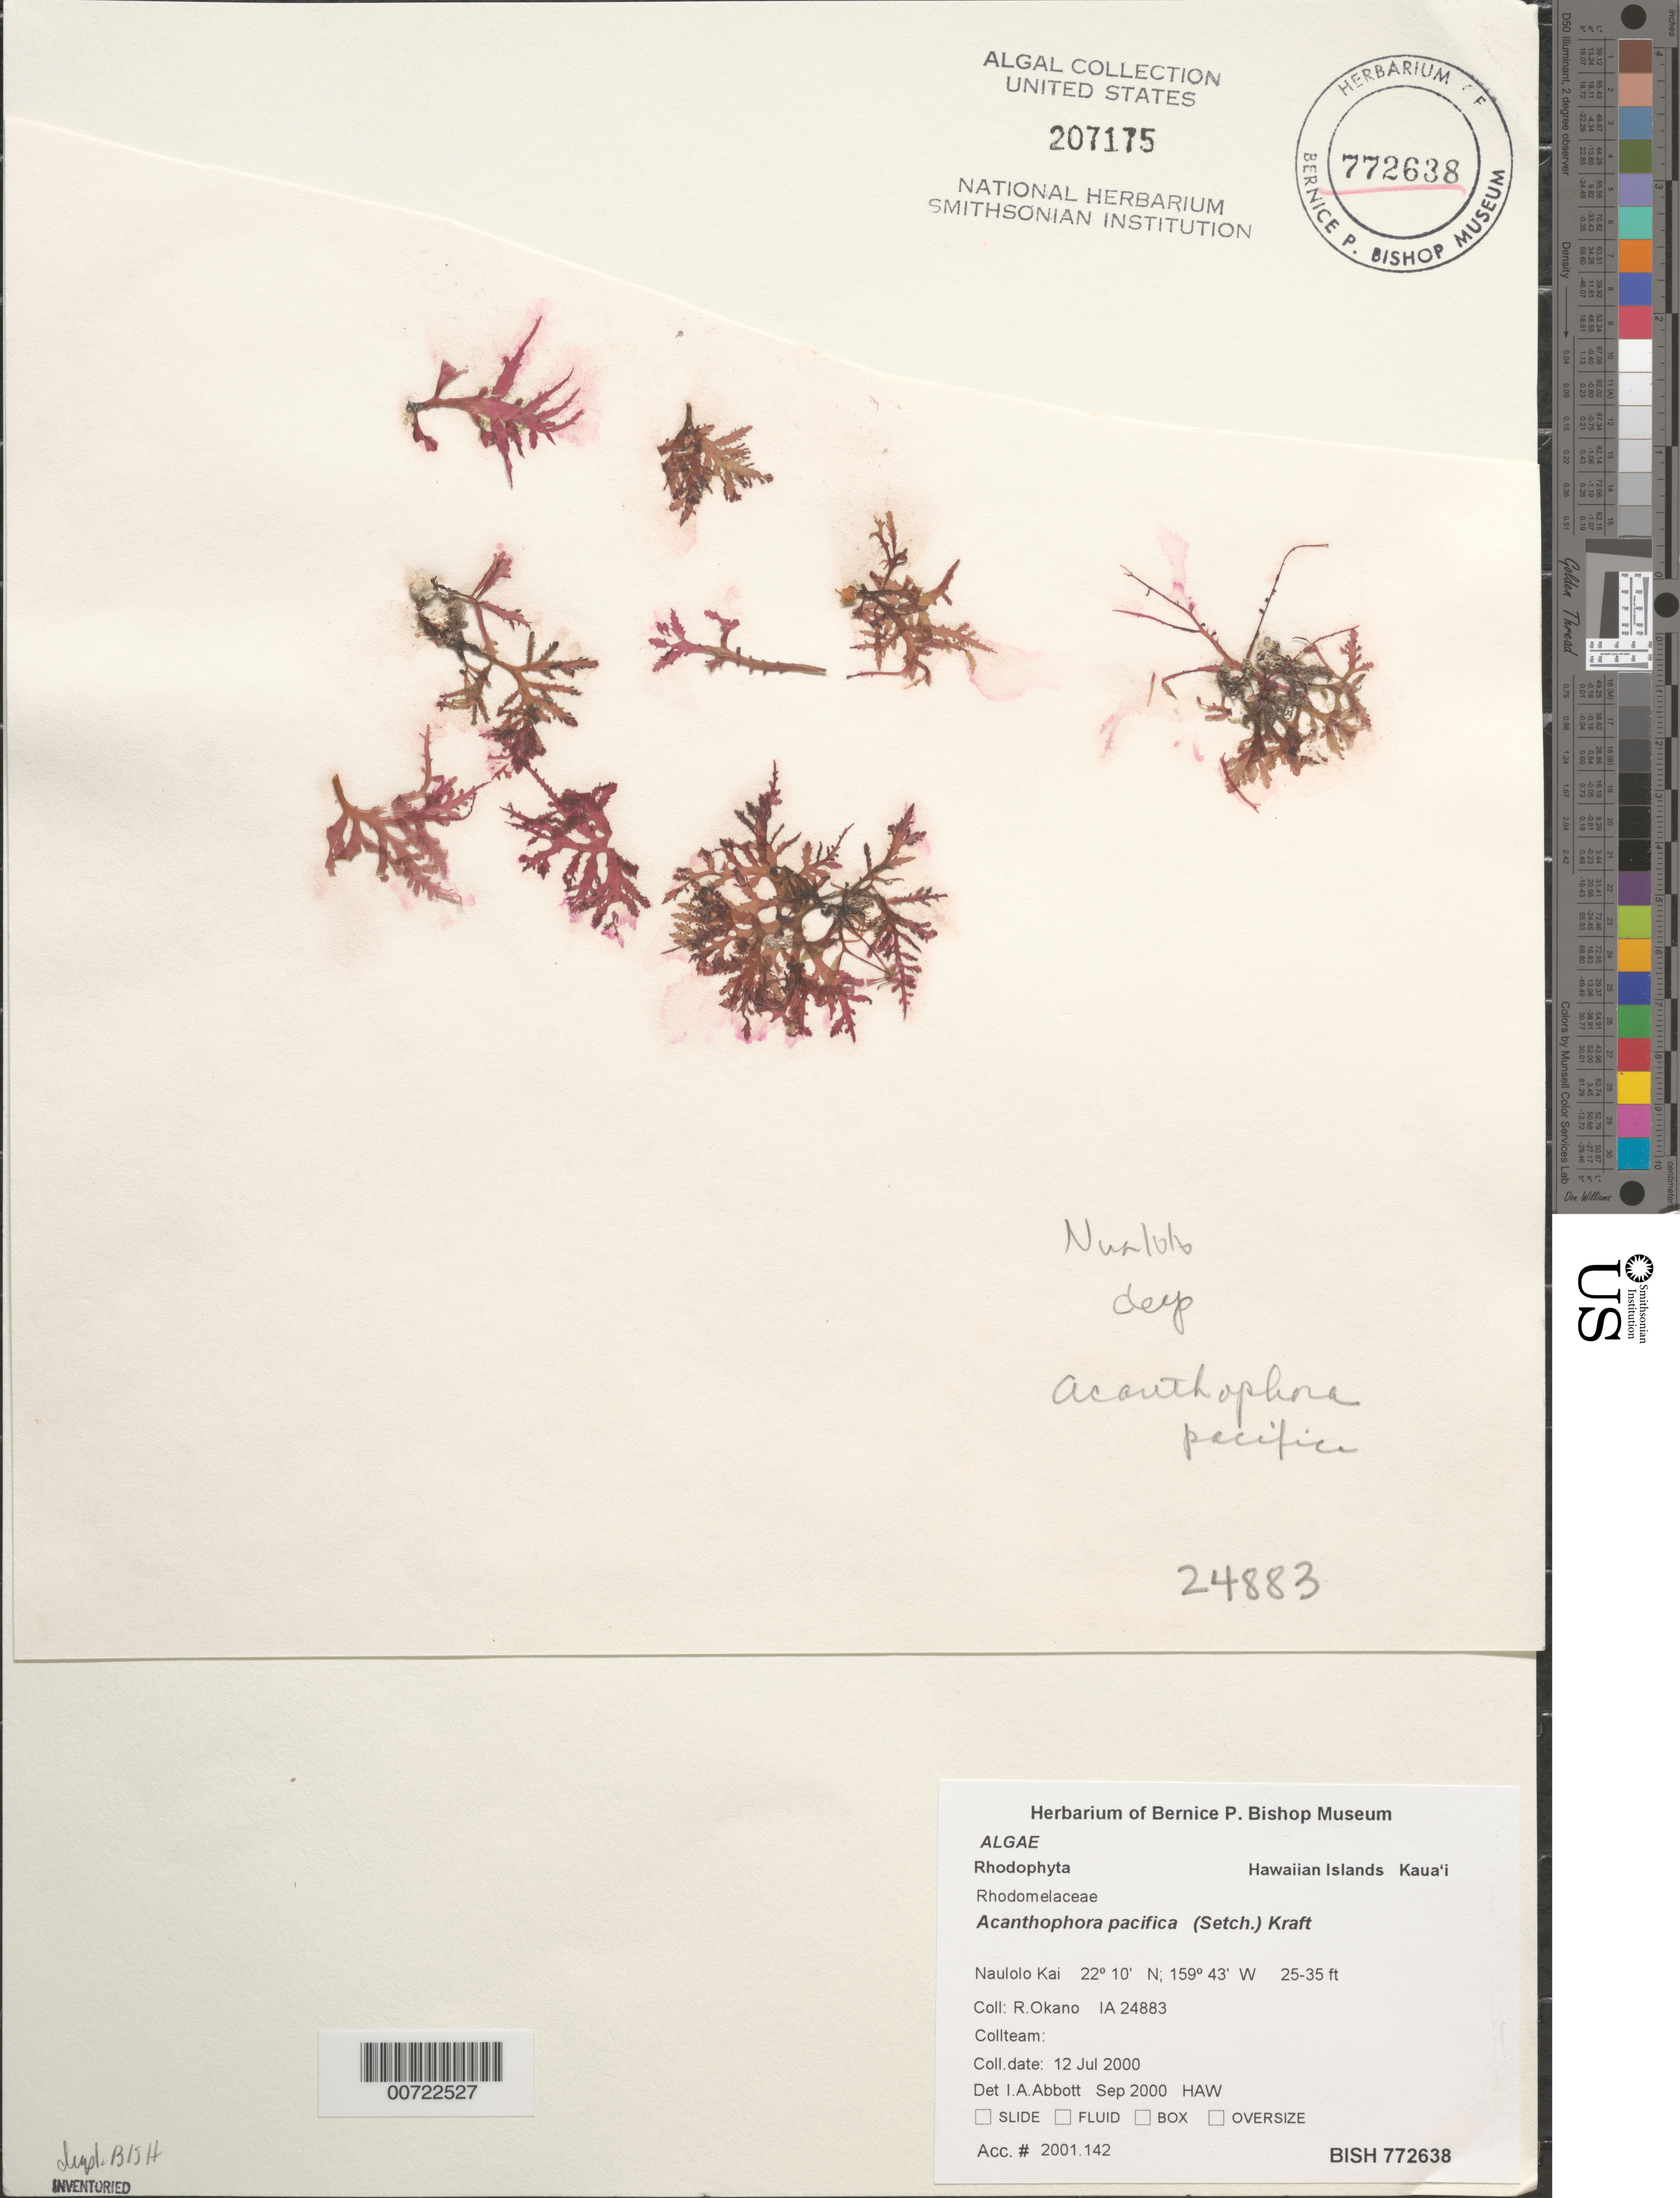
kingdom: Plantae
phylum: Rhodophyta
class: Florideophyceae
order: Ceramiales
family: Rhodomelaceae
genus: Acanthophora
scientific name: Acanthophora pacifica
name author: (Setch.) G.T.Kraft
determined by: Abbott, Isabella A.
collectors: R. Okano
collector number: IAA 24883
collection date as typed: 12 Jul 2000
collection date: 2000-07-12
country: United States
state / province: Hawaii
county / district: Kauai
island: Kaua'i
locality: Naulolo Kai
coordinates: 22 10' N, 159 43' W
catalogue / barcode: US 207175